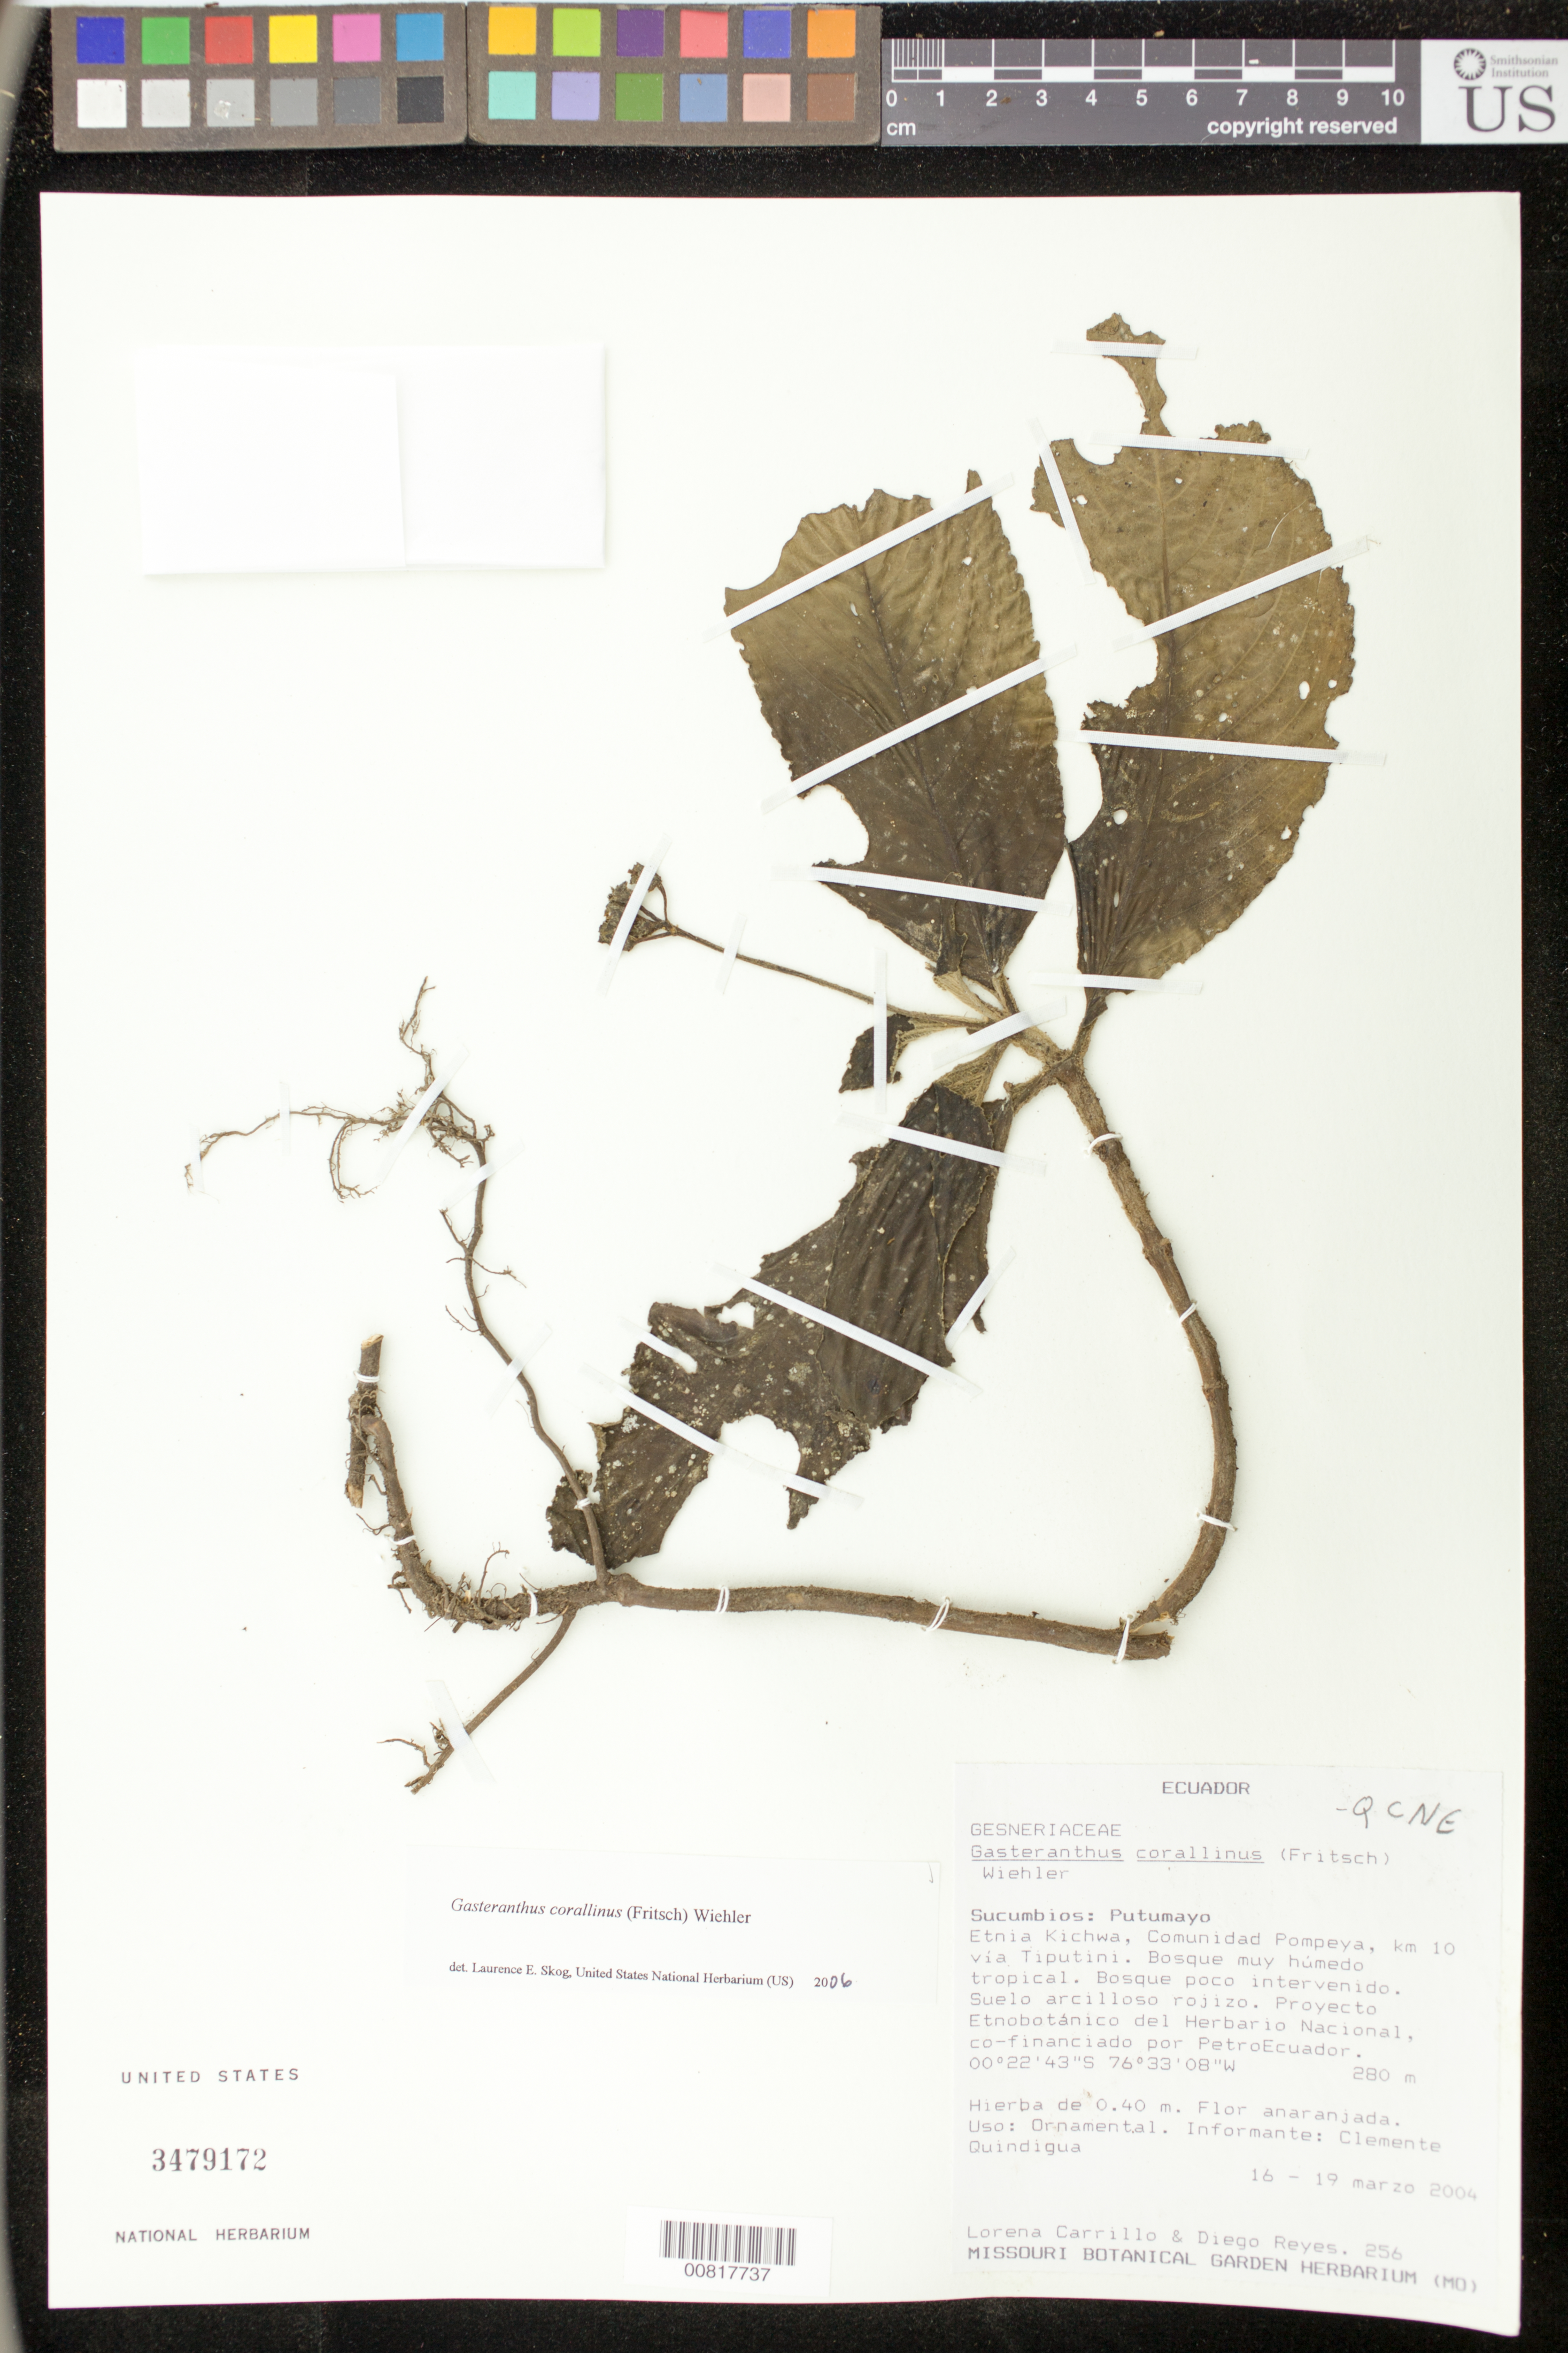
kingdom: Plantae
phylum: Tracheophyta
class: Magnoliopsida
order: Lamiales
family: Gesneriaceae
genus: Gasteranthus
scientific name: Gasteranthus corallinus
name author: (Fritsch) Wiehler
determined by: Skog, Laurence E.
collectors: L. Carrillo & D. Reyes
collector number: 256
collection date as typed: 16-19 Mar 2004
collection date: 2004-03-16/2004-03-19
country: Ecuador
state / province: Sucumbíos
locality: Sucumbios: Putumayo. Etnia Kichwa, Comunidad Pompeya, km 10 via Tiputini.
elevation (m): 280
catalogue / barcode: US 3479172